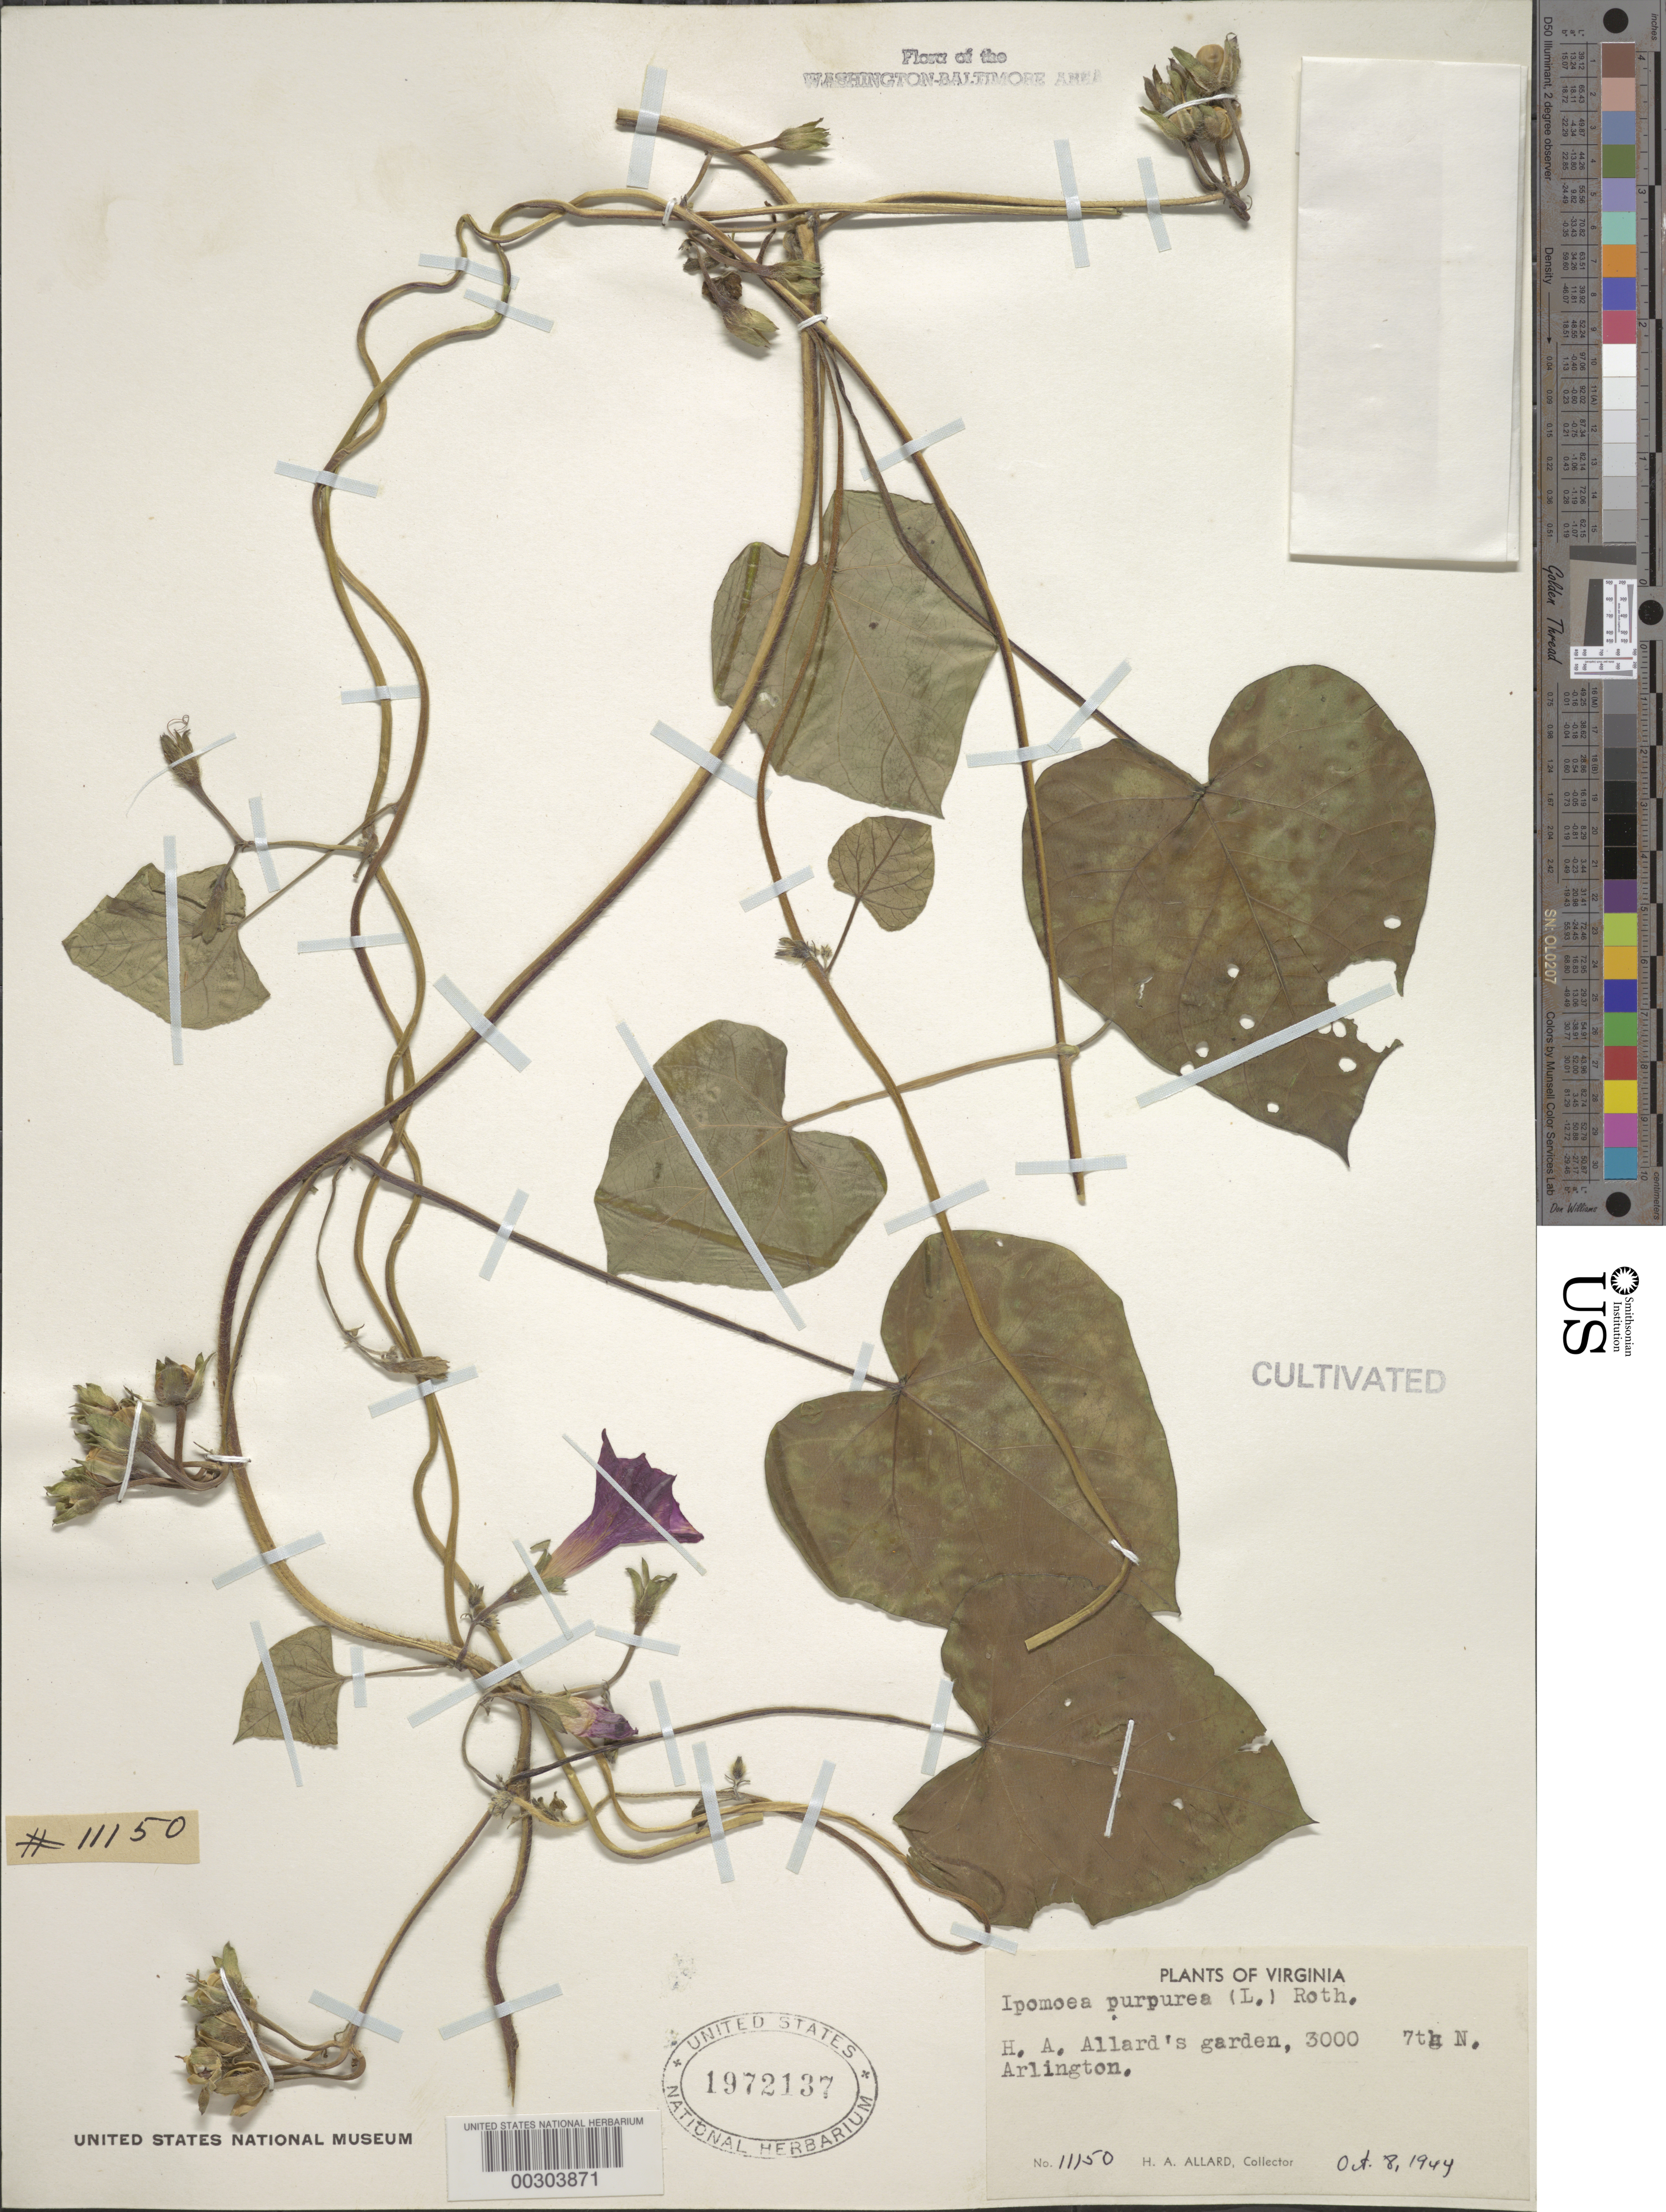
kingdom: Plantae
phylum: Tracheophyta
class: Magnoliopsida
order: Solanales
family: Convolvulaceae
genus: Ipomoea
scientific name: Ipomoea purpurea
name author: (L.) Roth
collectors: H. A. Allard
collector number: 11150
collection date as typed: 08 Oct 1944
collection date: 1944-10-08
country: United States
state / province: Virginia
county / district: Arlington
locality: Arlington, 3000 7th St N, H.A. Allard's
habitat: Garden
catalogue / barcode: US 1972137